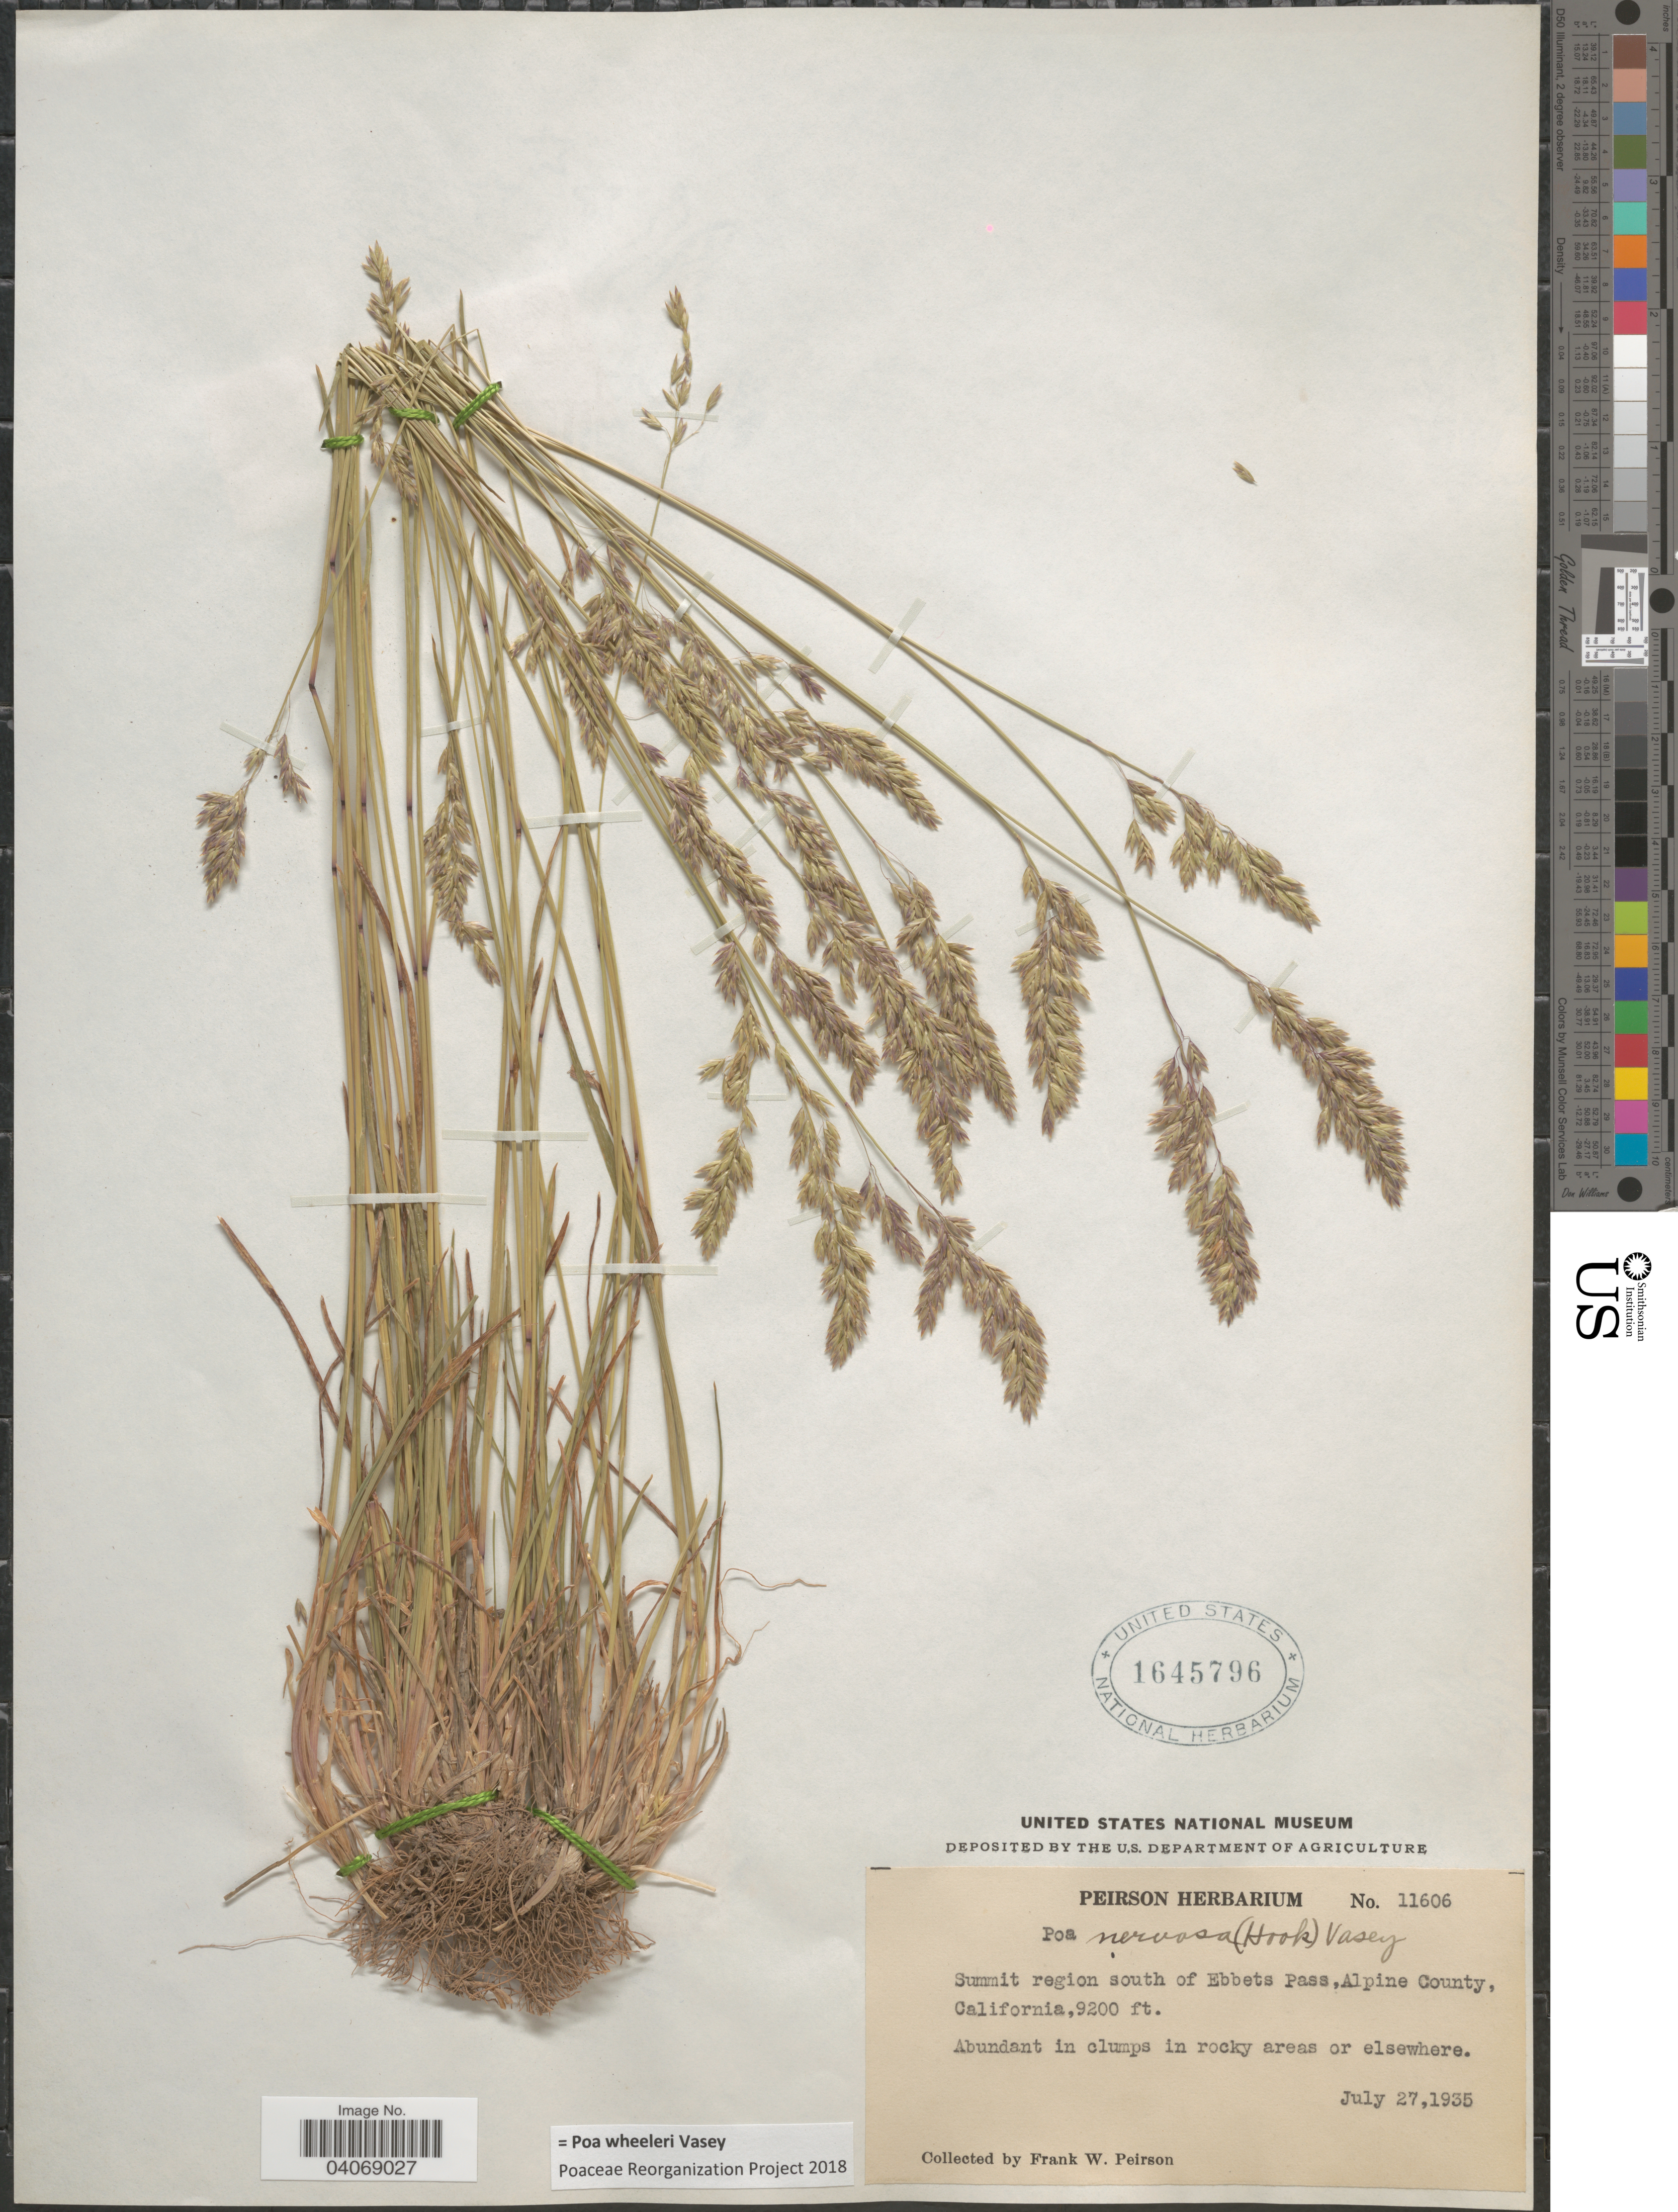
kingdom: Plantae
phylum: Tracheophyta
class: Liliopsida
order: Poales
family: Poaceae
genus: Poa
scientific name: Poa wheeleri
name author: Vasey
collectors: F. Peirson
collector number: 11606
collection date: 1935-07-27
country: United States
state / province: California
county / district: Alpine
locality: Summit region south of Ebbets Pass, Alpine County. Abundant in clumps in rocky areas or elsewhere.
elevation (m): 2804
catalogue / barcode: US 1645796